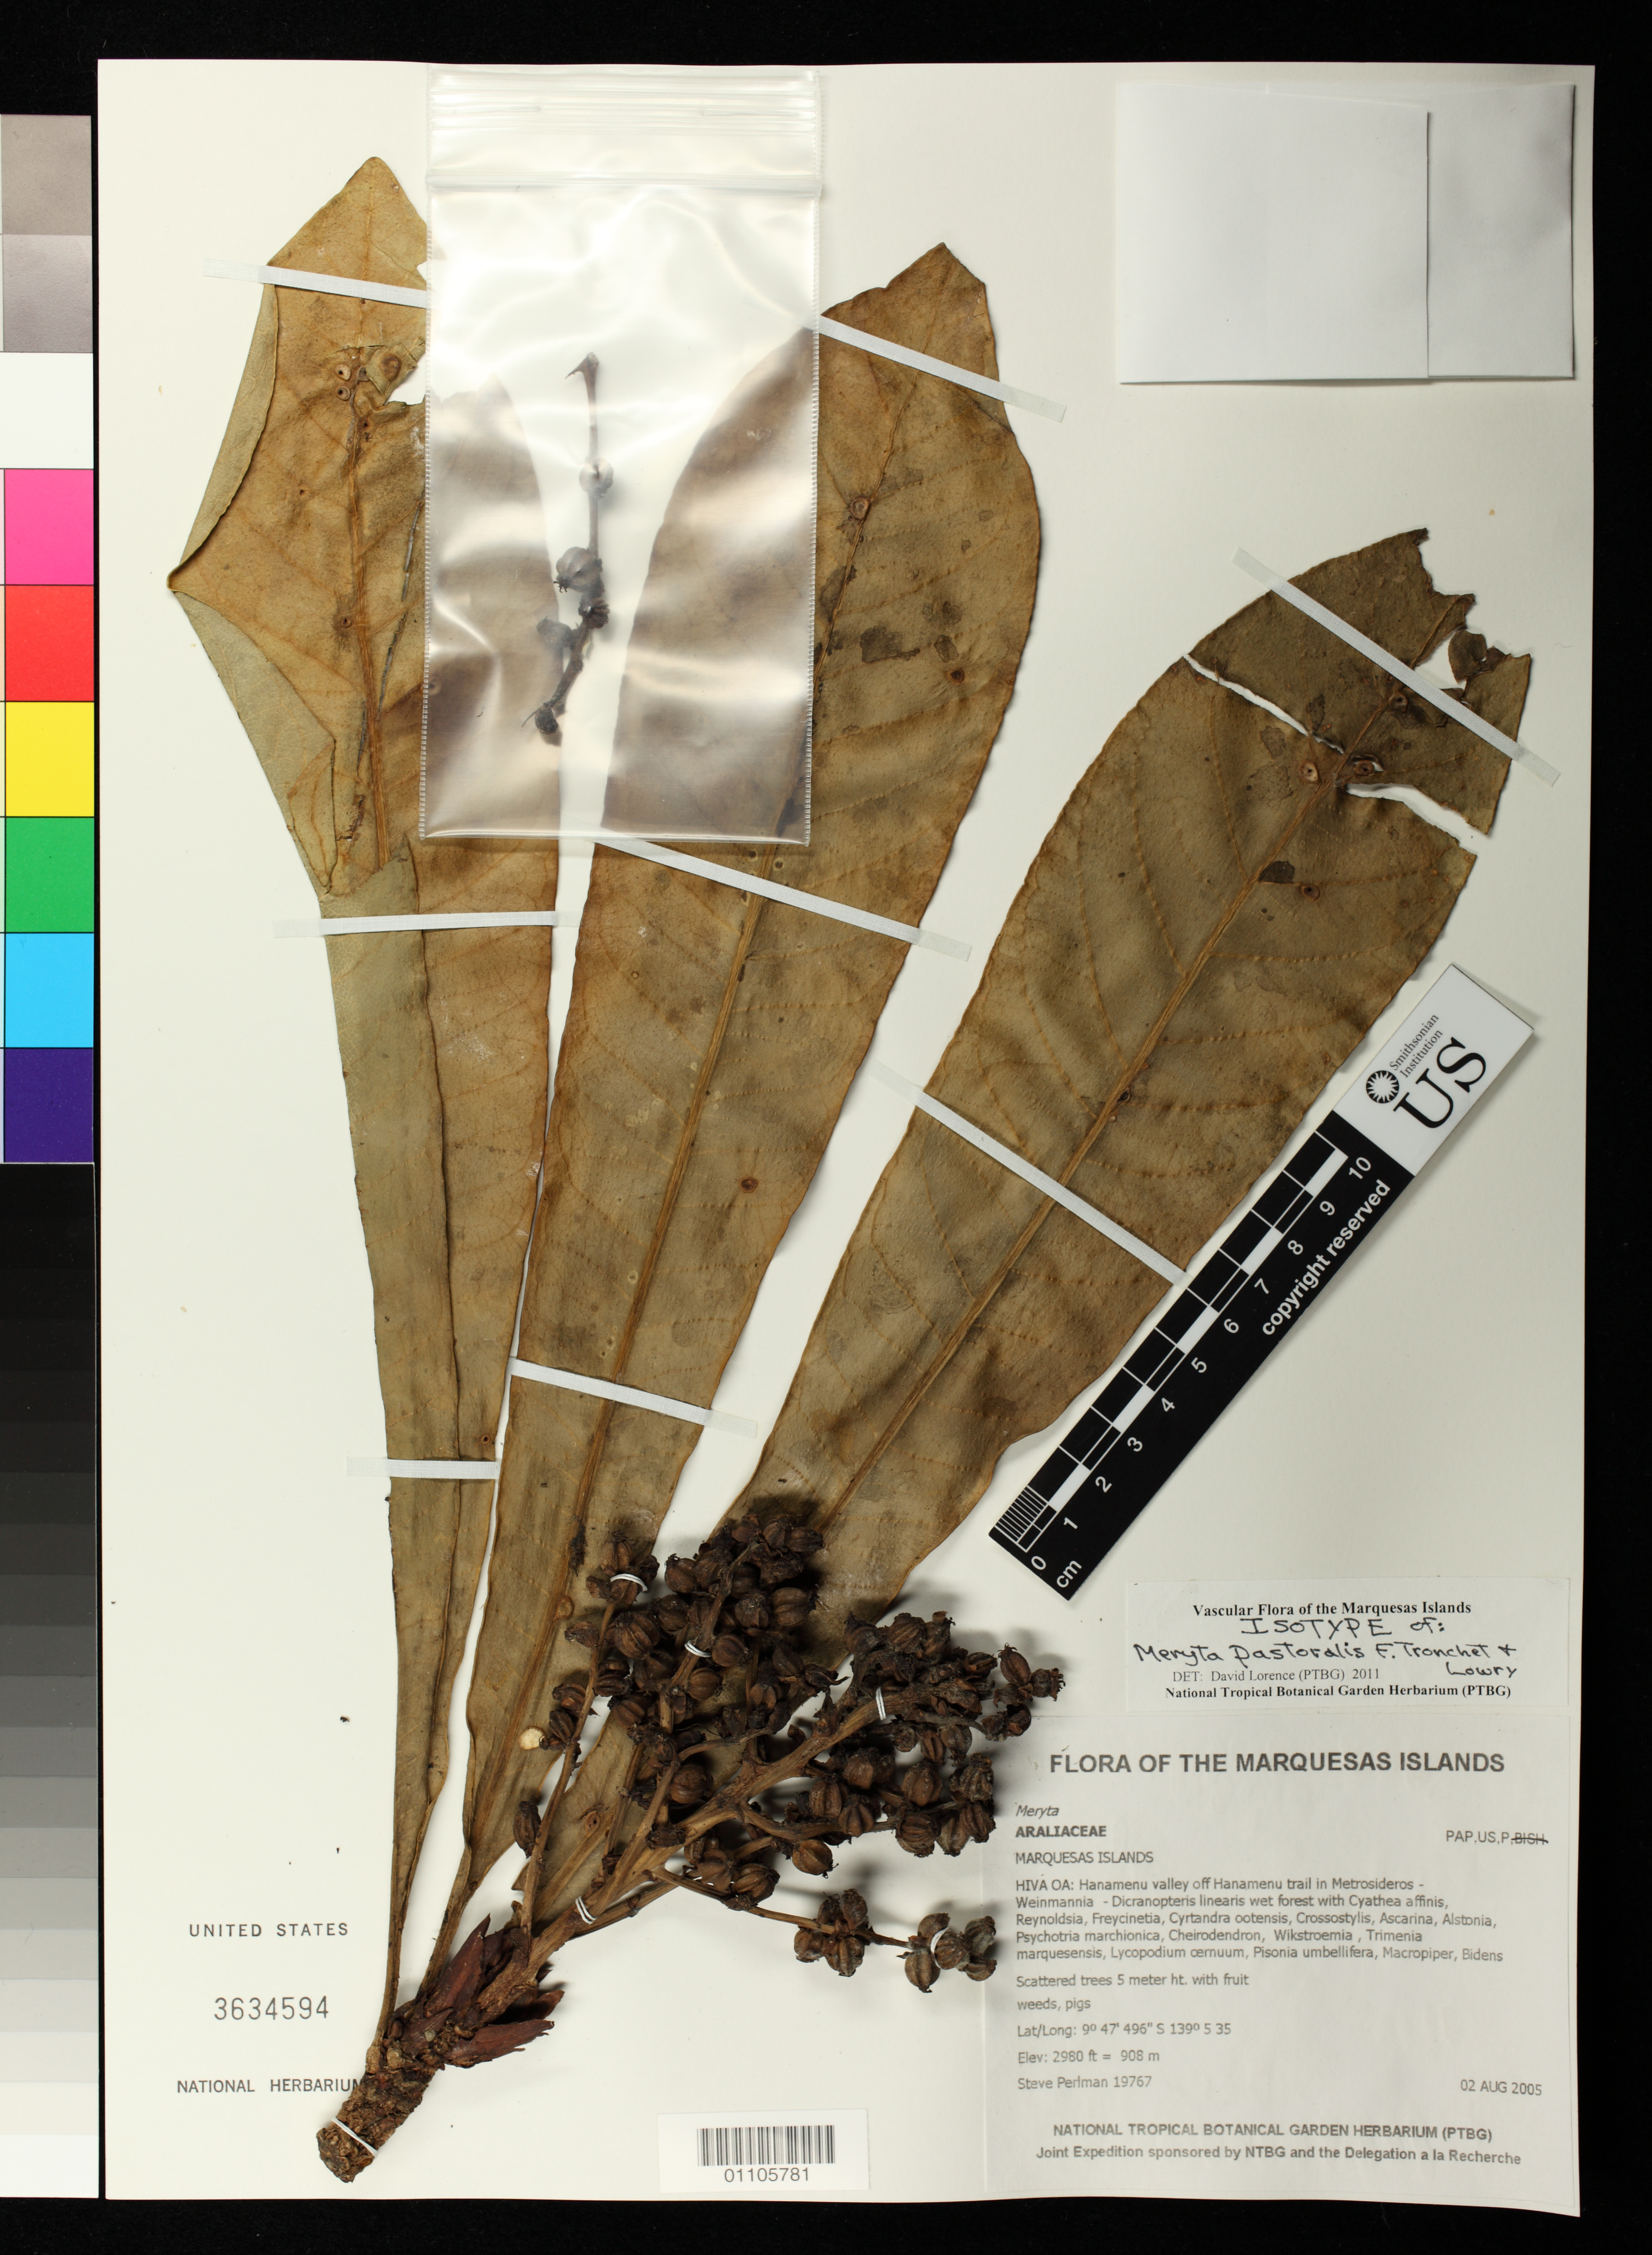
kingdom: Plantae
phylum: Tracheophyta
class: Magnoliopsida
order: Apiales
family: Araliaceae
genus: Meryta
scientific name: Meryta pastoralis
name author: F. Tronchet & Lowry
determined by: Lorence, David H., (PTBG), National Tropical Botanical Garden (UNITED STATES)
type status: Isotype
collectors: S. P. Perlman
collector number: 19767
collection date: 2005-08-02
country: French Polynesia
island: Hiva Oa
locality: Hiva Oa: Hanamenu valley off Hanamenu trail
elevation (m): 908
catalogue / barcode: US 3634594